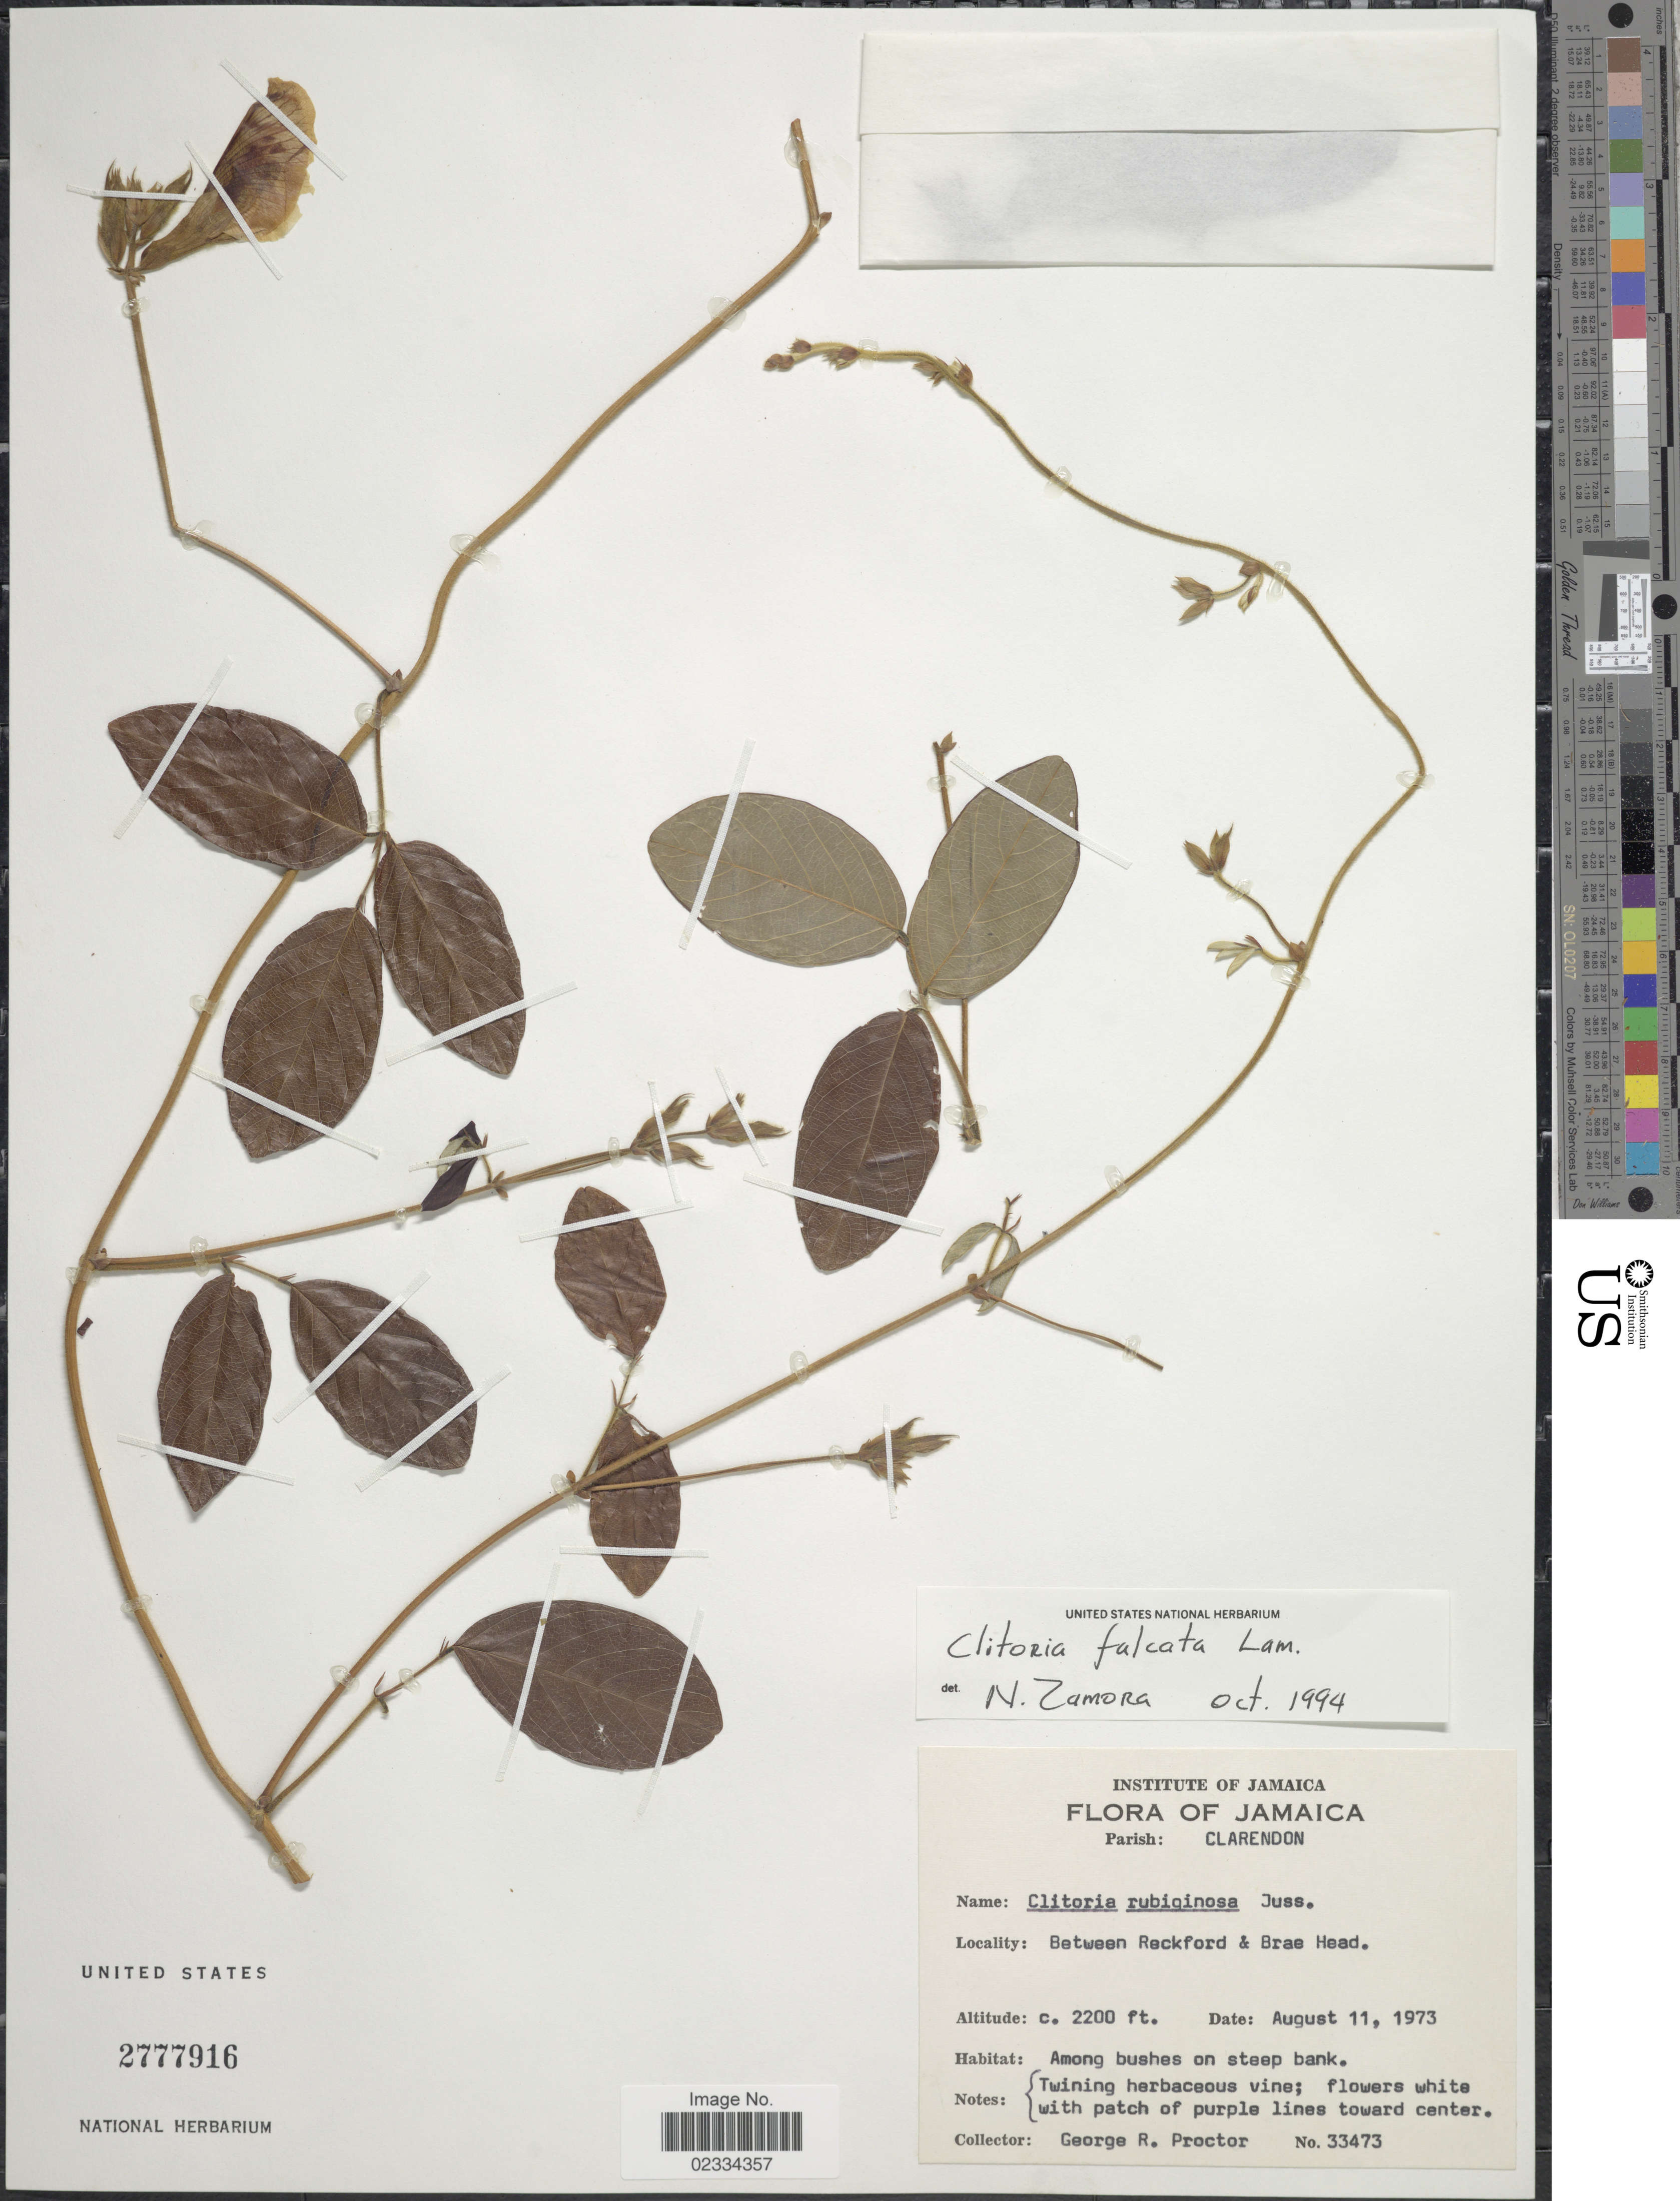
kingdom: Plantae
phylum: Tracheophyta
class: Magnoliopsida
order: Fabales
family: Fabaceae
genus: Clitoria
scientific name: Clitoria falcata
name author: Lam.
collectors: G. Proctor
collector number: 33473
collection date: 1973-08-11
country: Jamaica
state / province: Clarendon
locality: Between Reckford & Brae Head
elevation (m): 671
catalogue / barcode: US 2777916